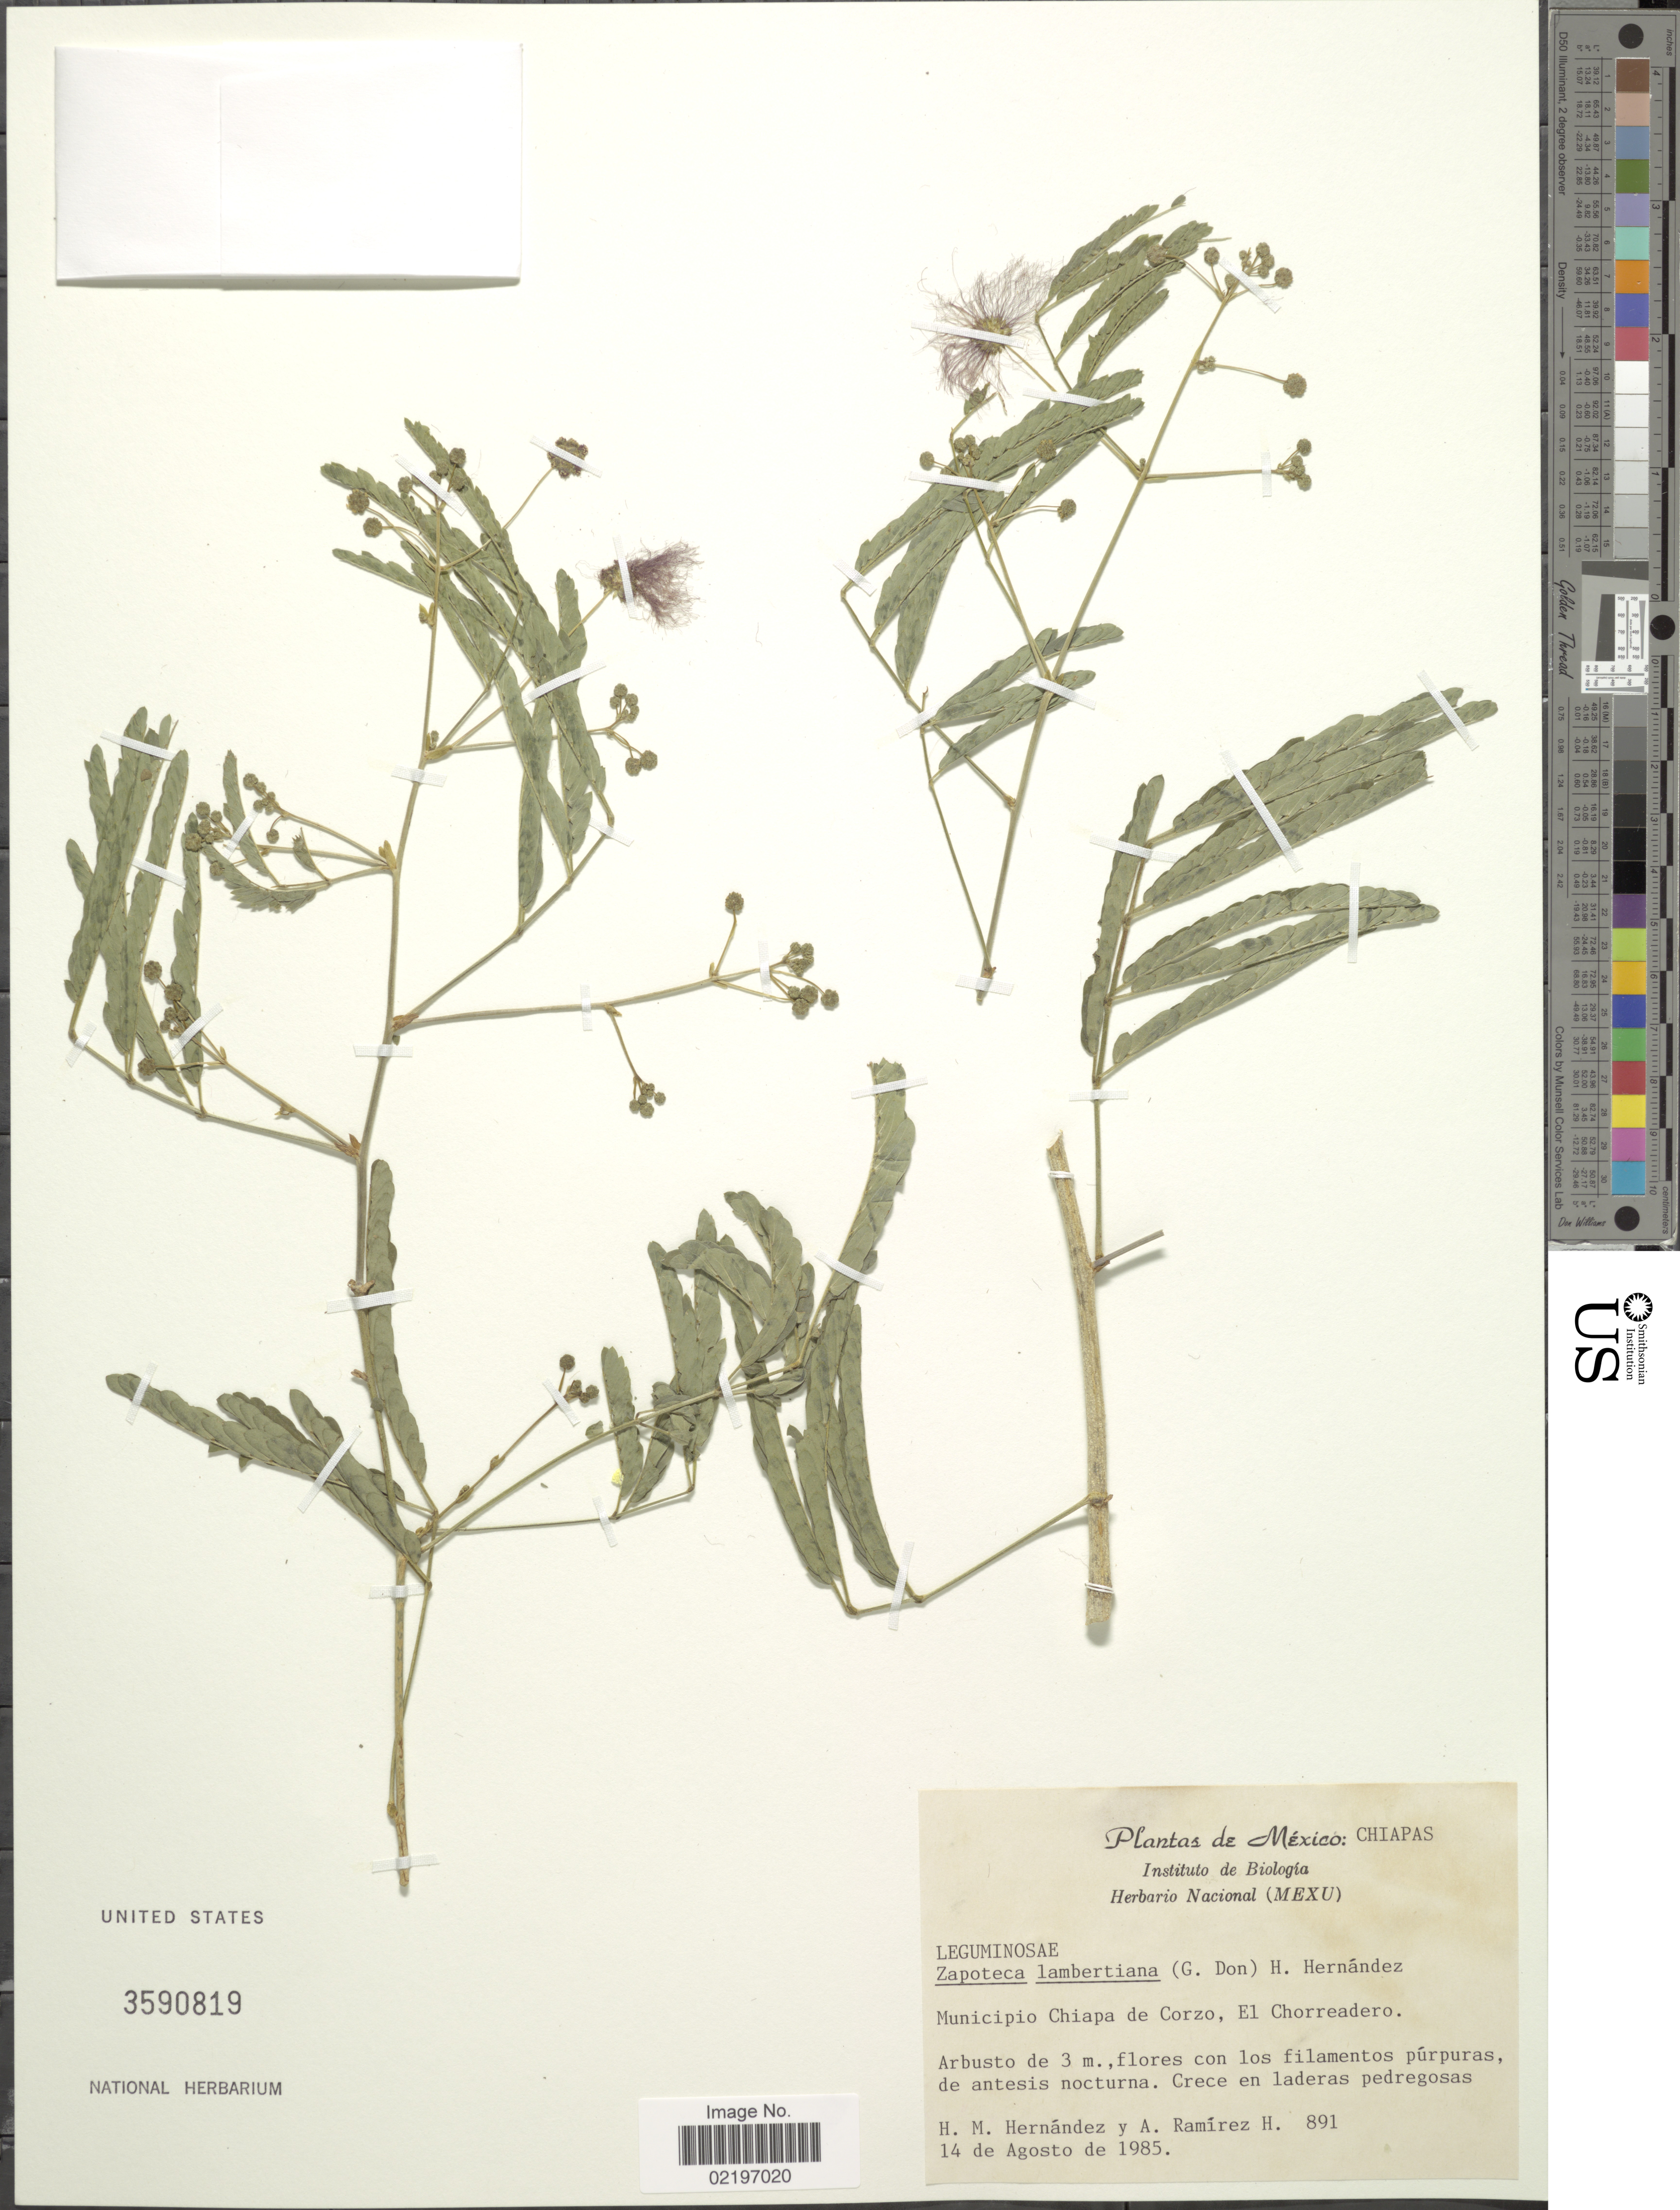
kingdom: Plantae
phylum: Tracheophyta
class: Magnoliopsida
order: Fabales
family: Fabaceae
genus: Zapoteca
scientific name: Zapoteca lambertiana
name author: (G. Don) H.M. Hern.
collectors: H. M. Hernandez & A. Ramirez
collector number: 891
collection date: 1985-08-14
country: Mexico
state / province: Chiapas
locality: Municipio Chiapa de Corzo, El Chorreadero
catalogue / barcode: US 3590819